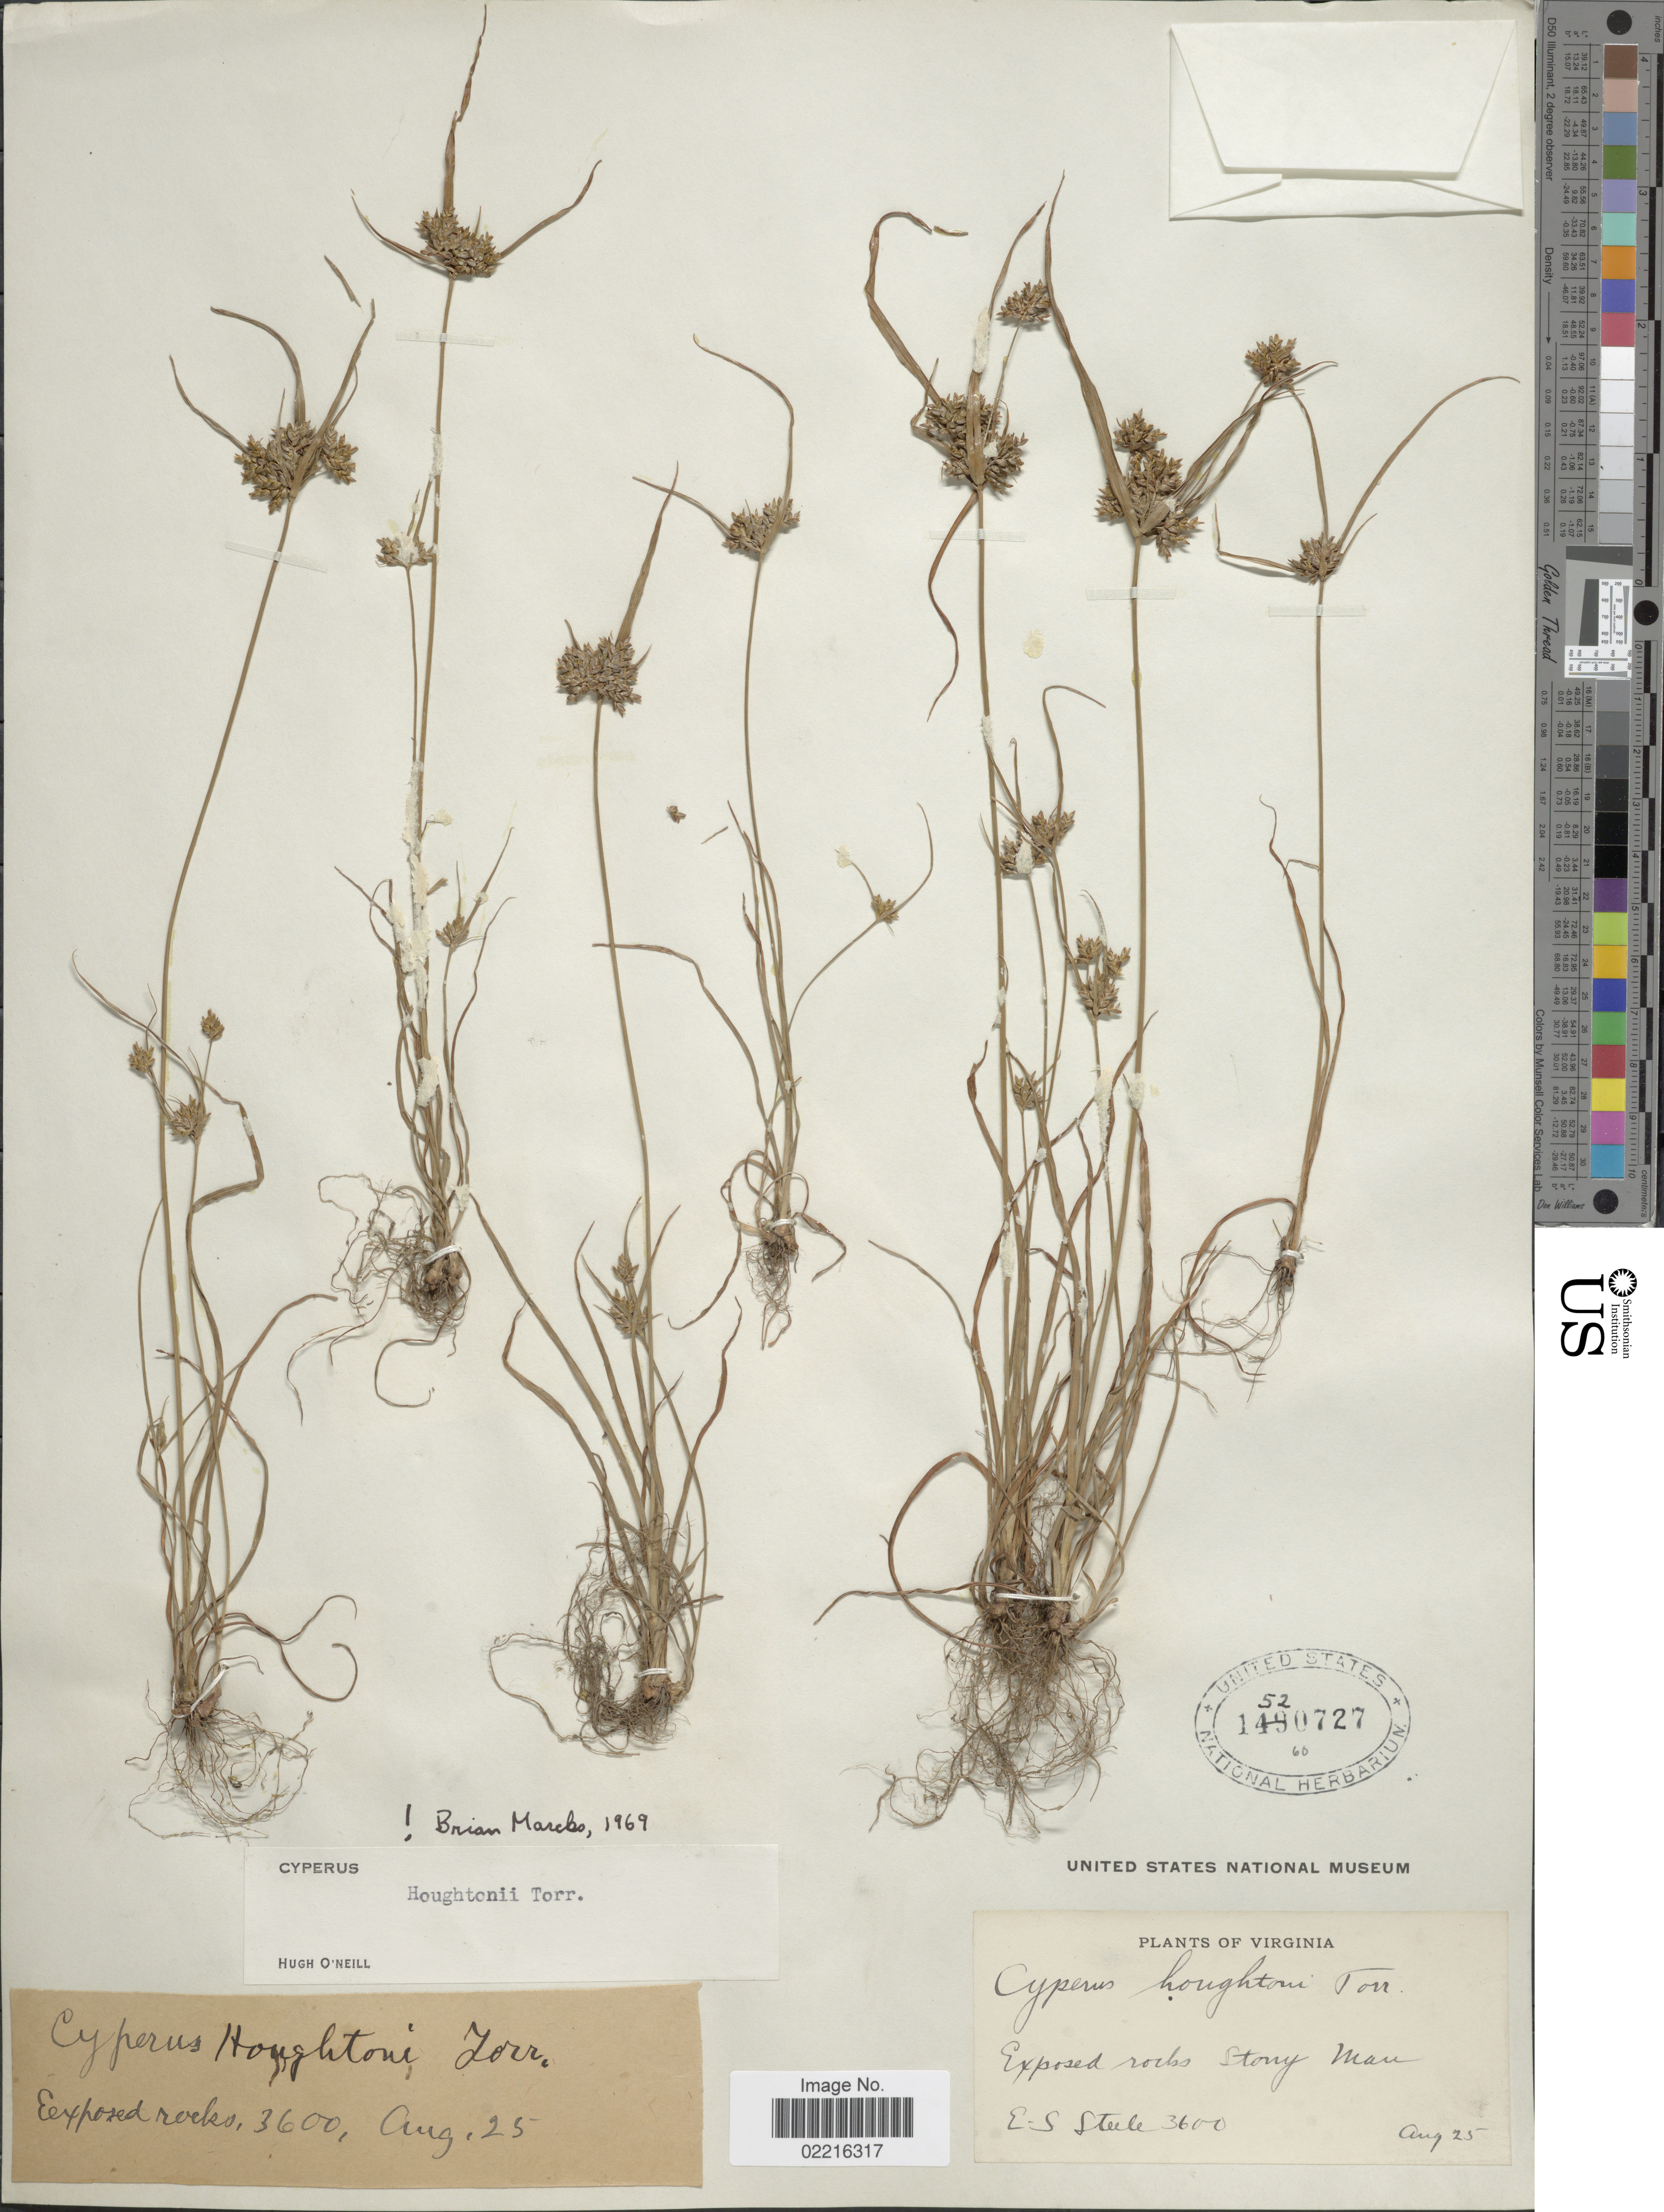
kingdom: Plantae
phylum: Tracheophyta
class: Liliopsida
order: Poales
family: Cyperaceae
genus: Cyperus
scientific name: Cyperus houghtonii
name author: Torr.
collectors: E. Steele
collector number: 3600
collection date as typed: Transcribed d/m/y: /8/25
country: United States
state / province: Virginia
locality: Stony Man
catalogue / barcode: US 1520727